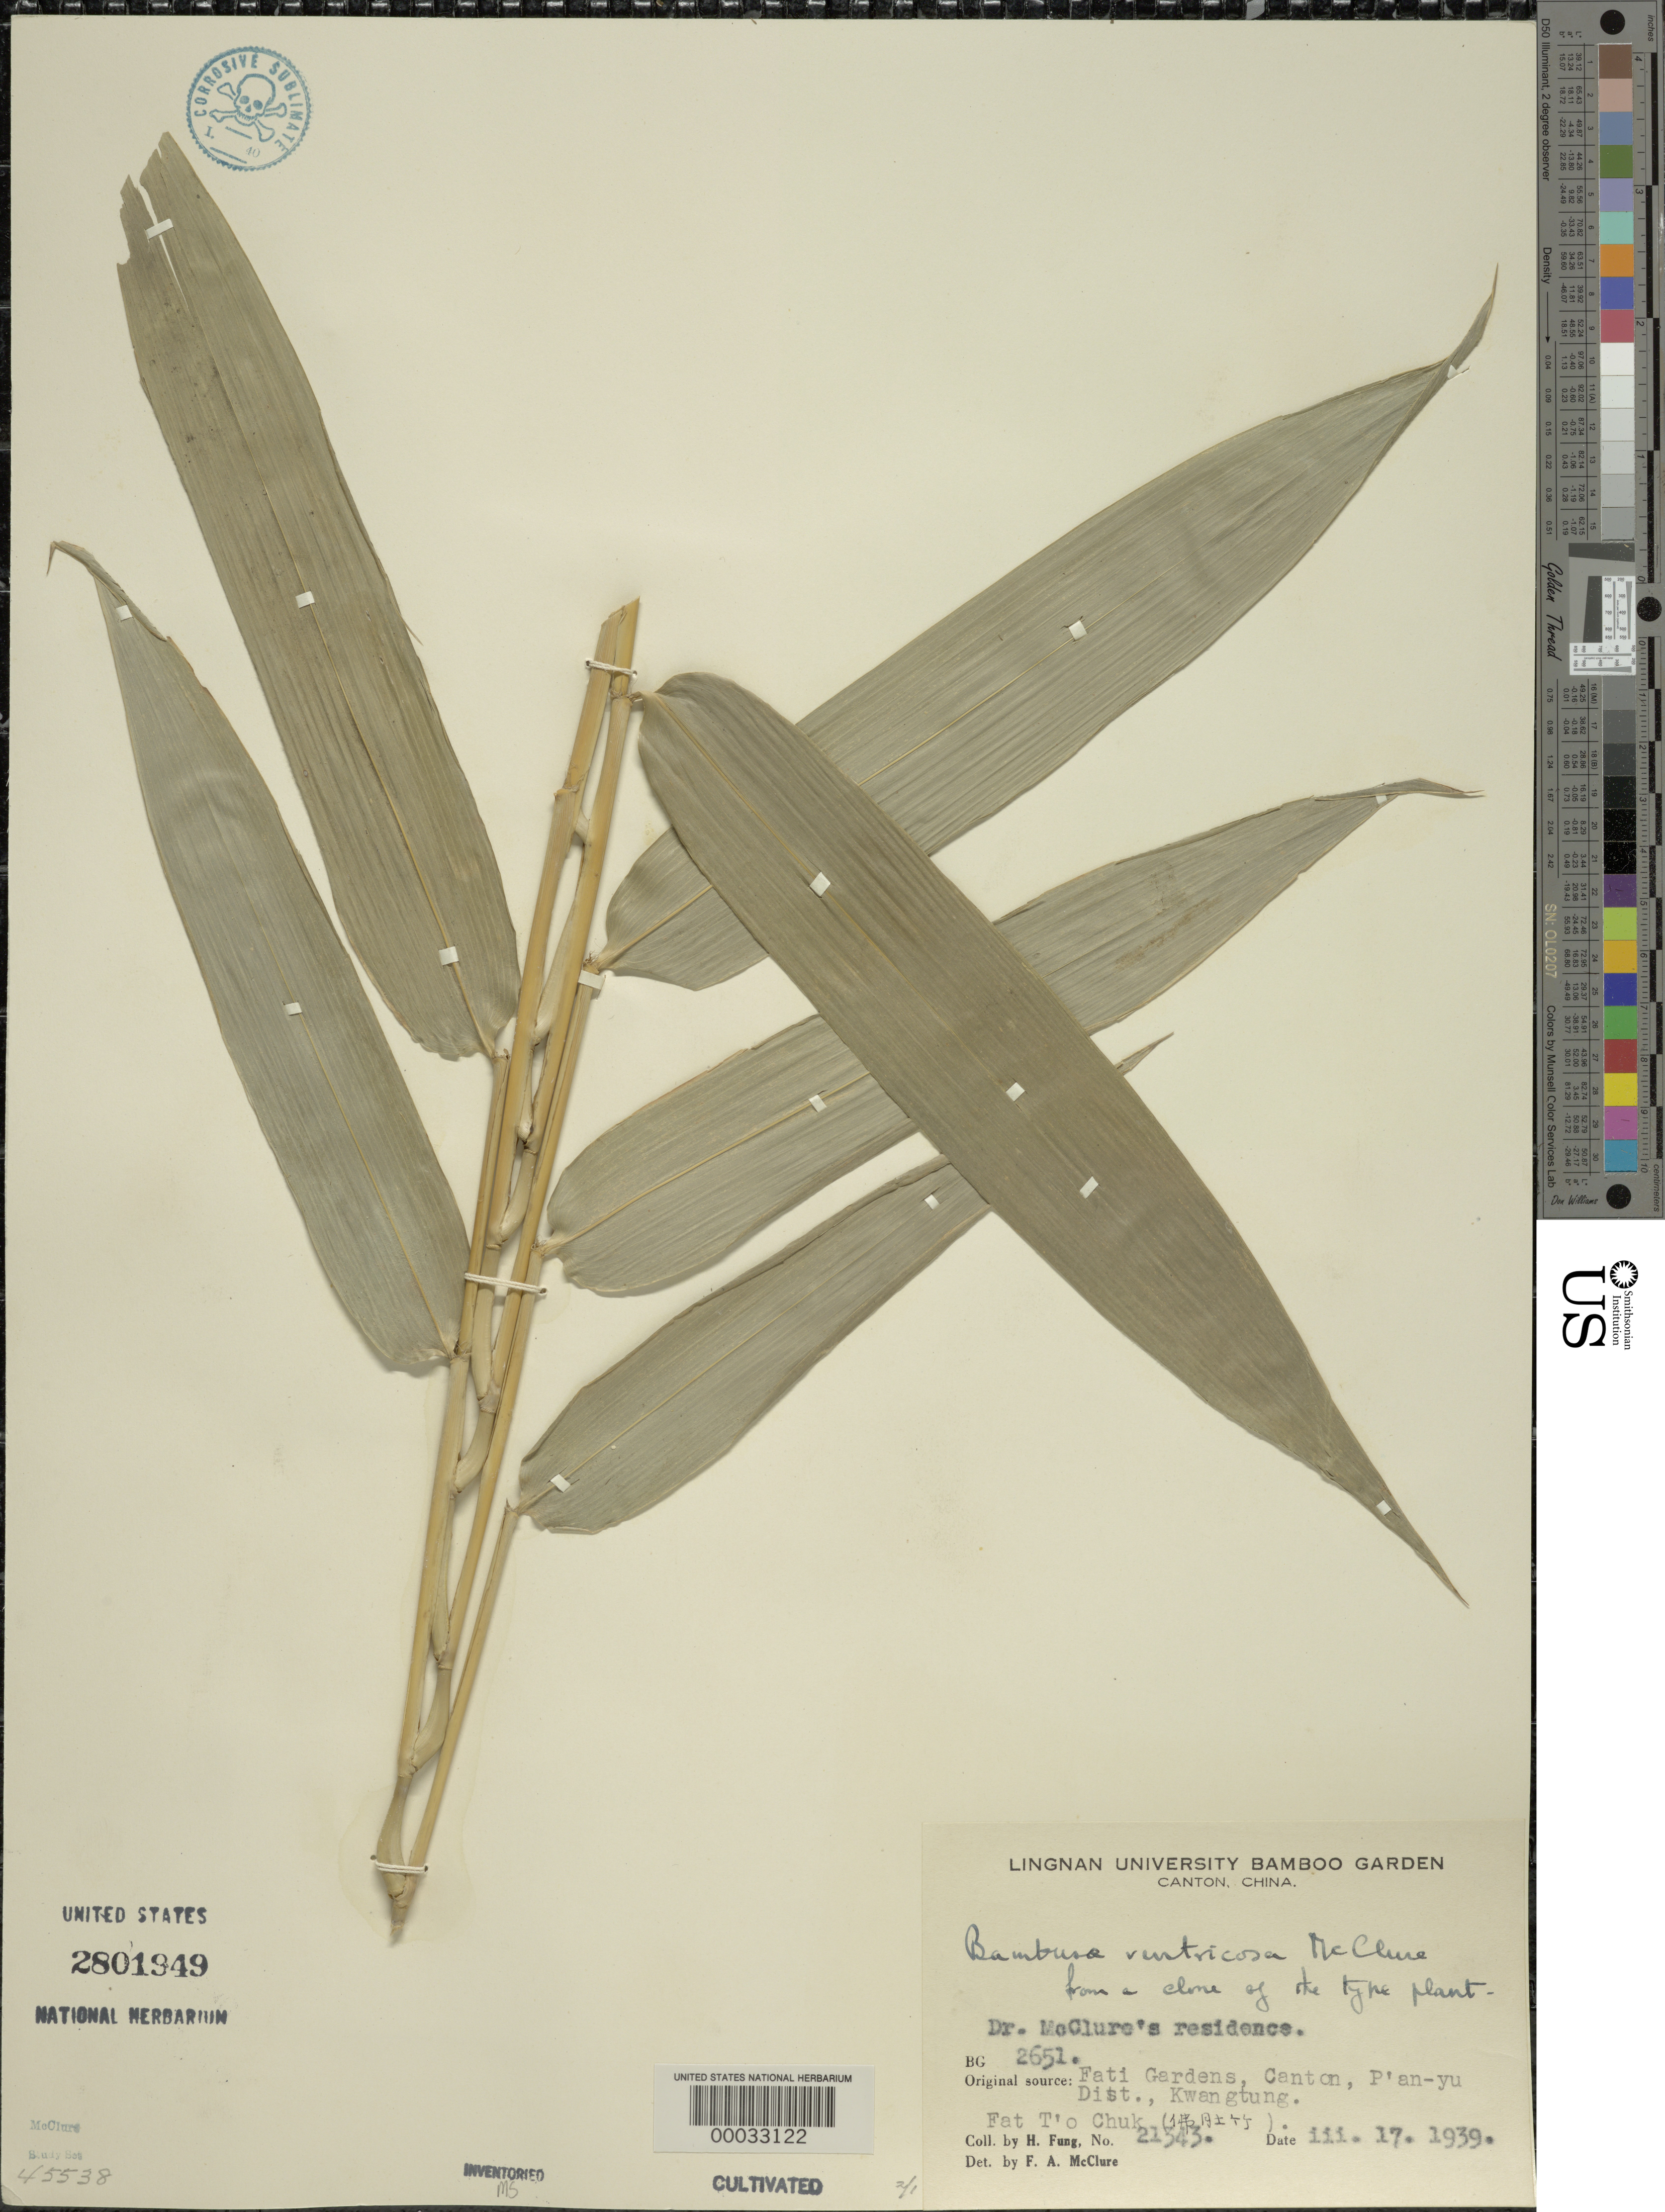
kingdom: Plantae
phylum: Tracheophyta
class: Liliopsida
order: Poales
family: Poaceae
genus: Bambusa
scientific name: Bambusa ventricosa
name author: McClure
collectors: H. L. Fung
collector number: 21343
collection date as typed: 17 Mar 1939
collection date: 1939-03-17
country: China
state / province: Guangdong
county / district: Guangzhou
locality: Fati gardens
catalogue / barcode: US 2801949